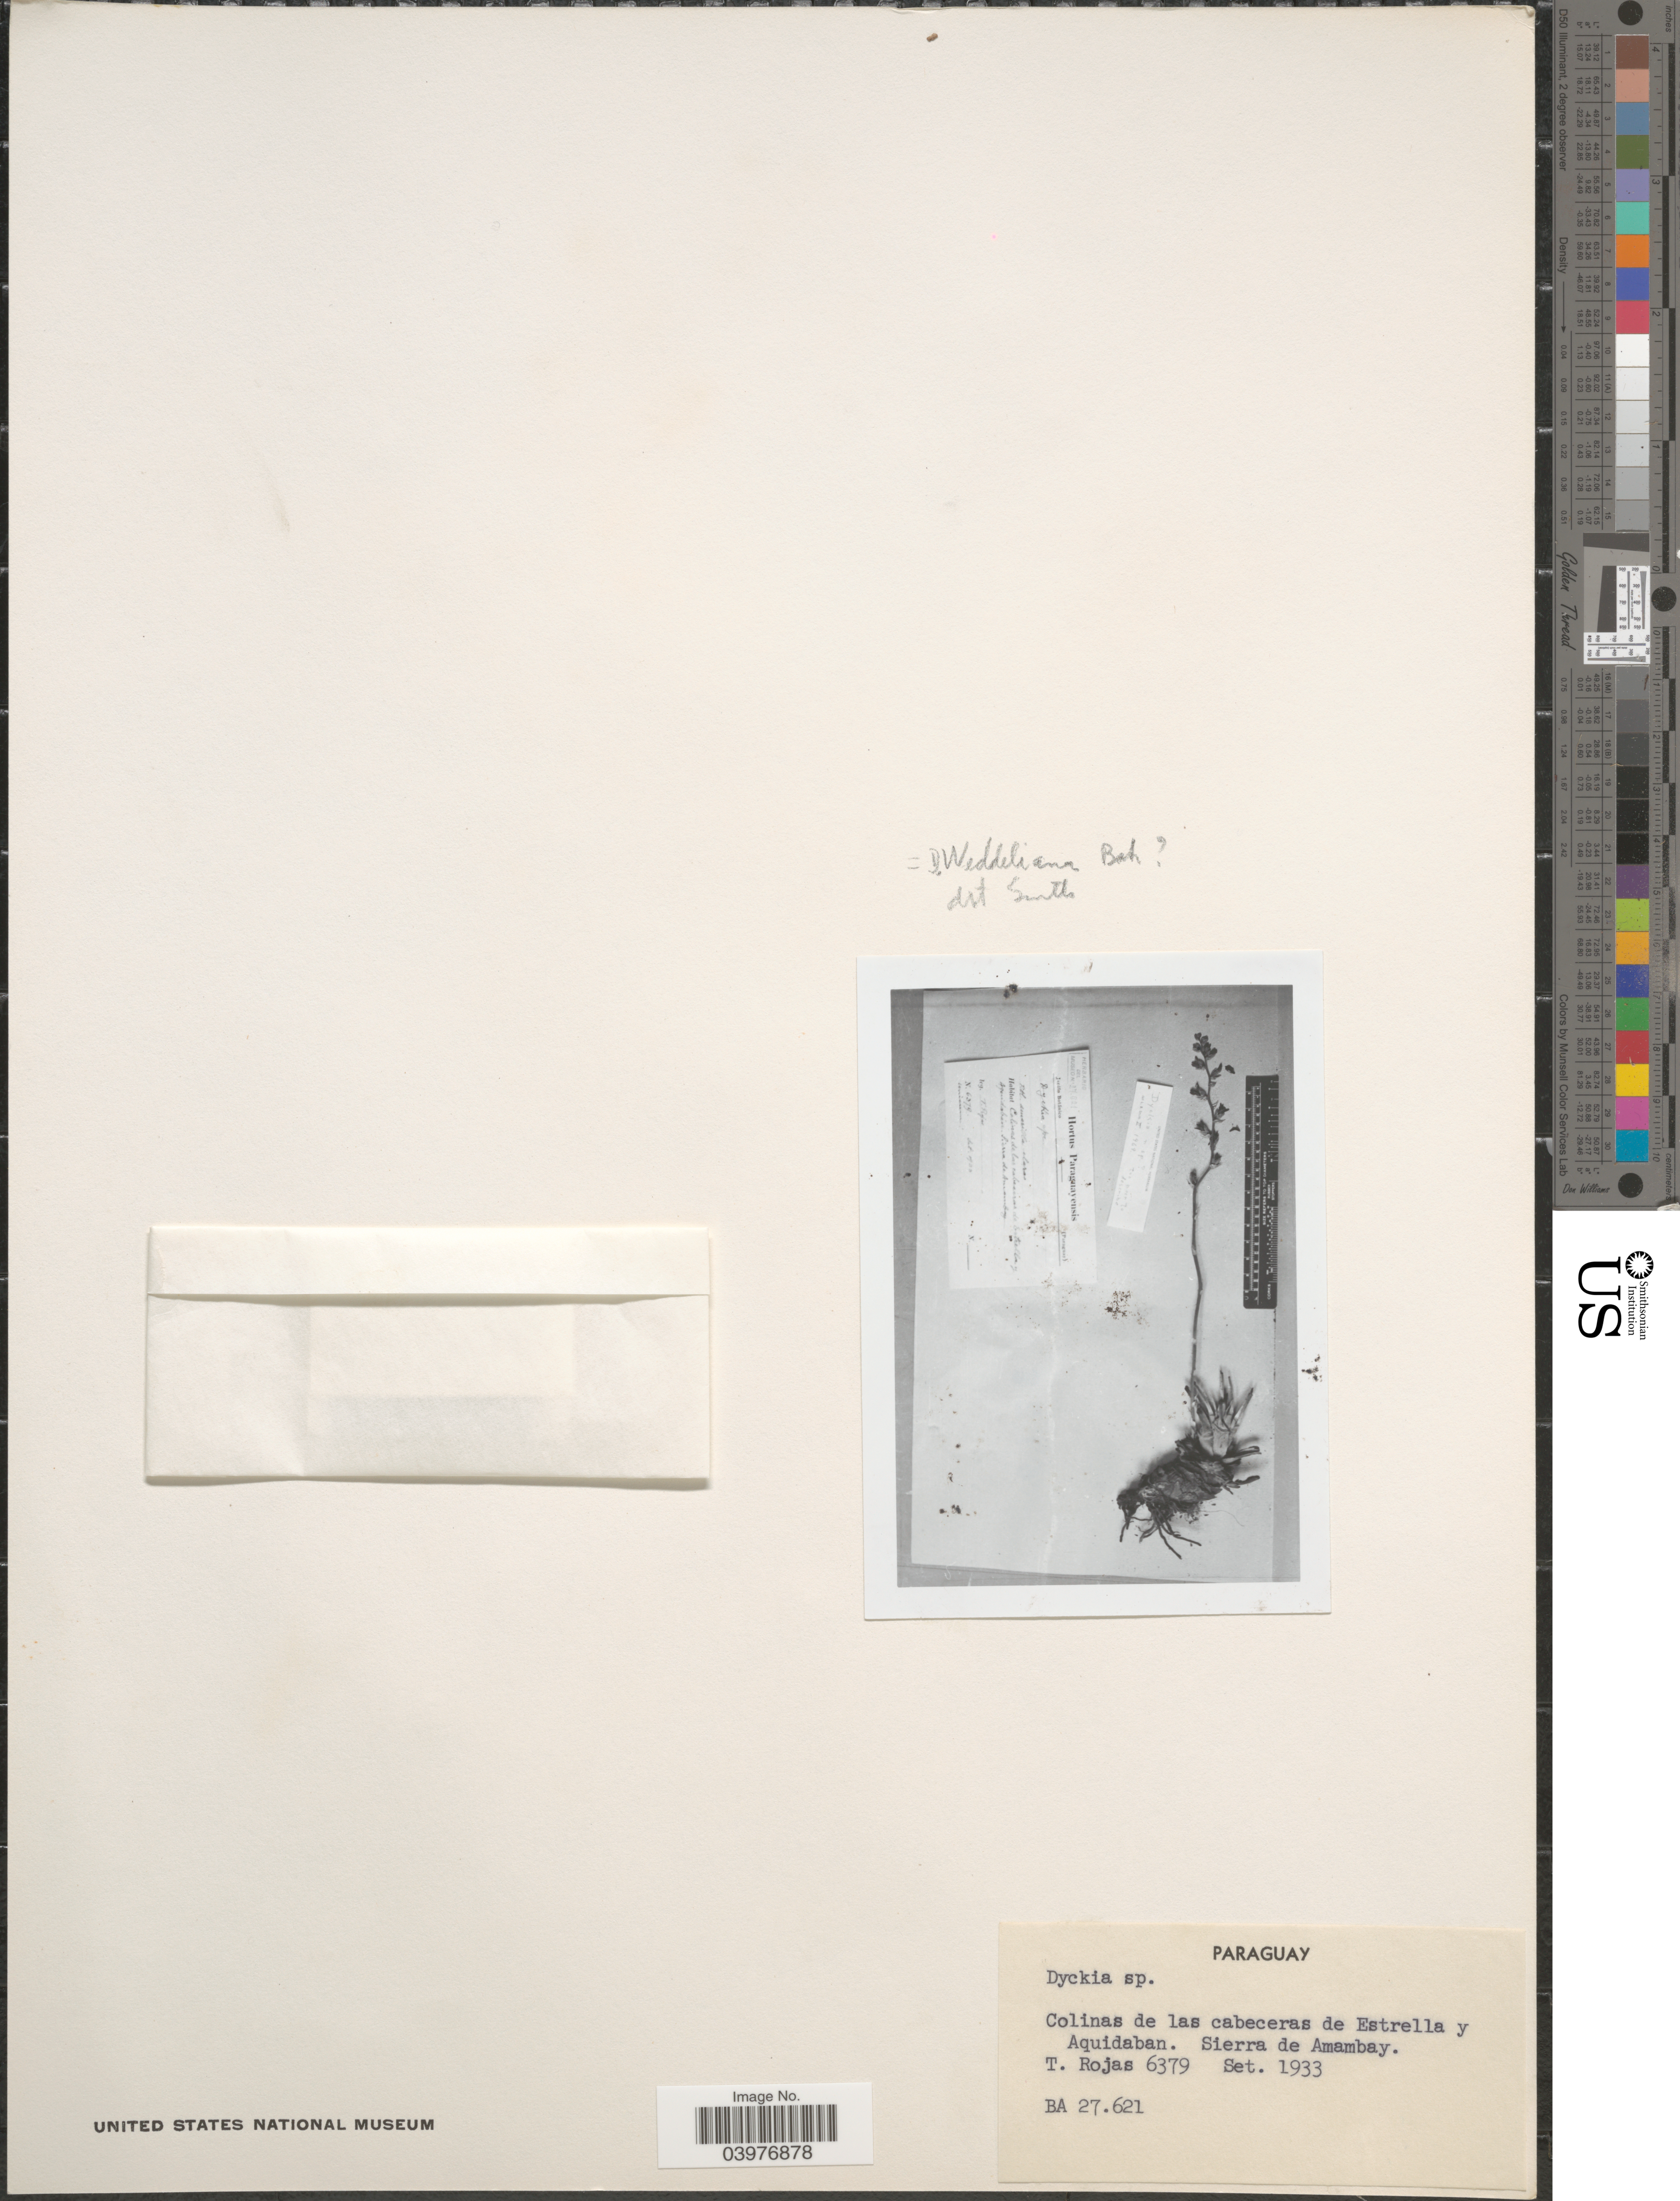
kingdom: Plantae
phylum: Tracheophyta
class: Liliopsida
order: Poales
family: Bromeliaceae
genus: Dyckia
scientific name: Dyckia weddelliana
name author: Baker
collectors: T. Rojas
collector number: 6379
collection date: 1933-09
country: Paraguay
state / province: Amambay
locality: Colinas de las cabeceras de Estrella y Aquidaban. Sierra de Amambay.